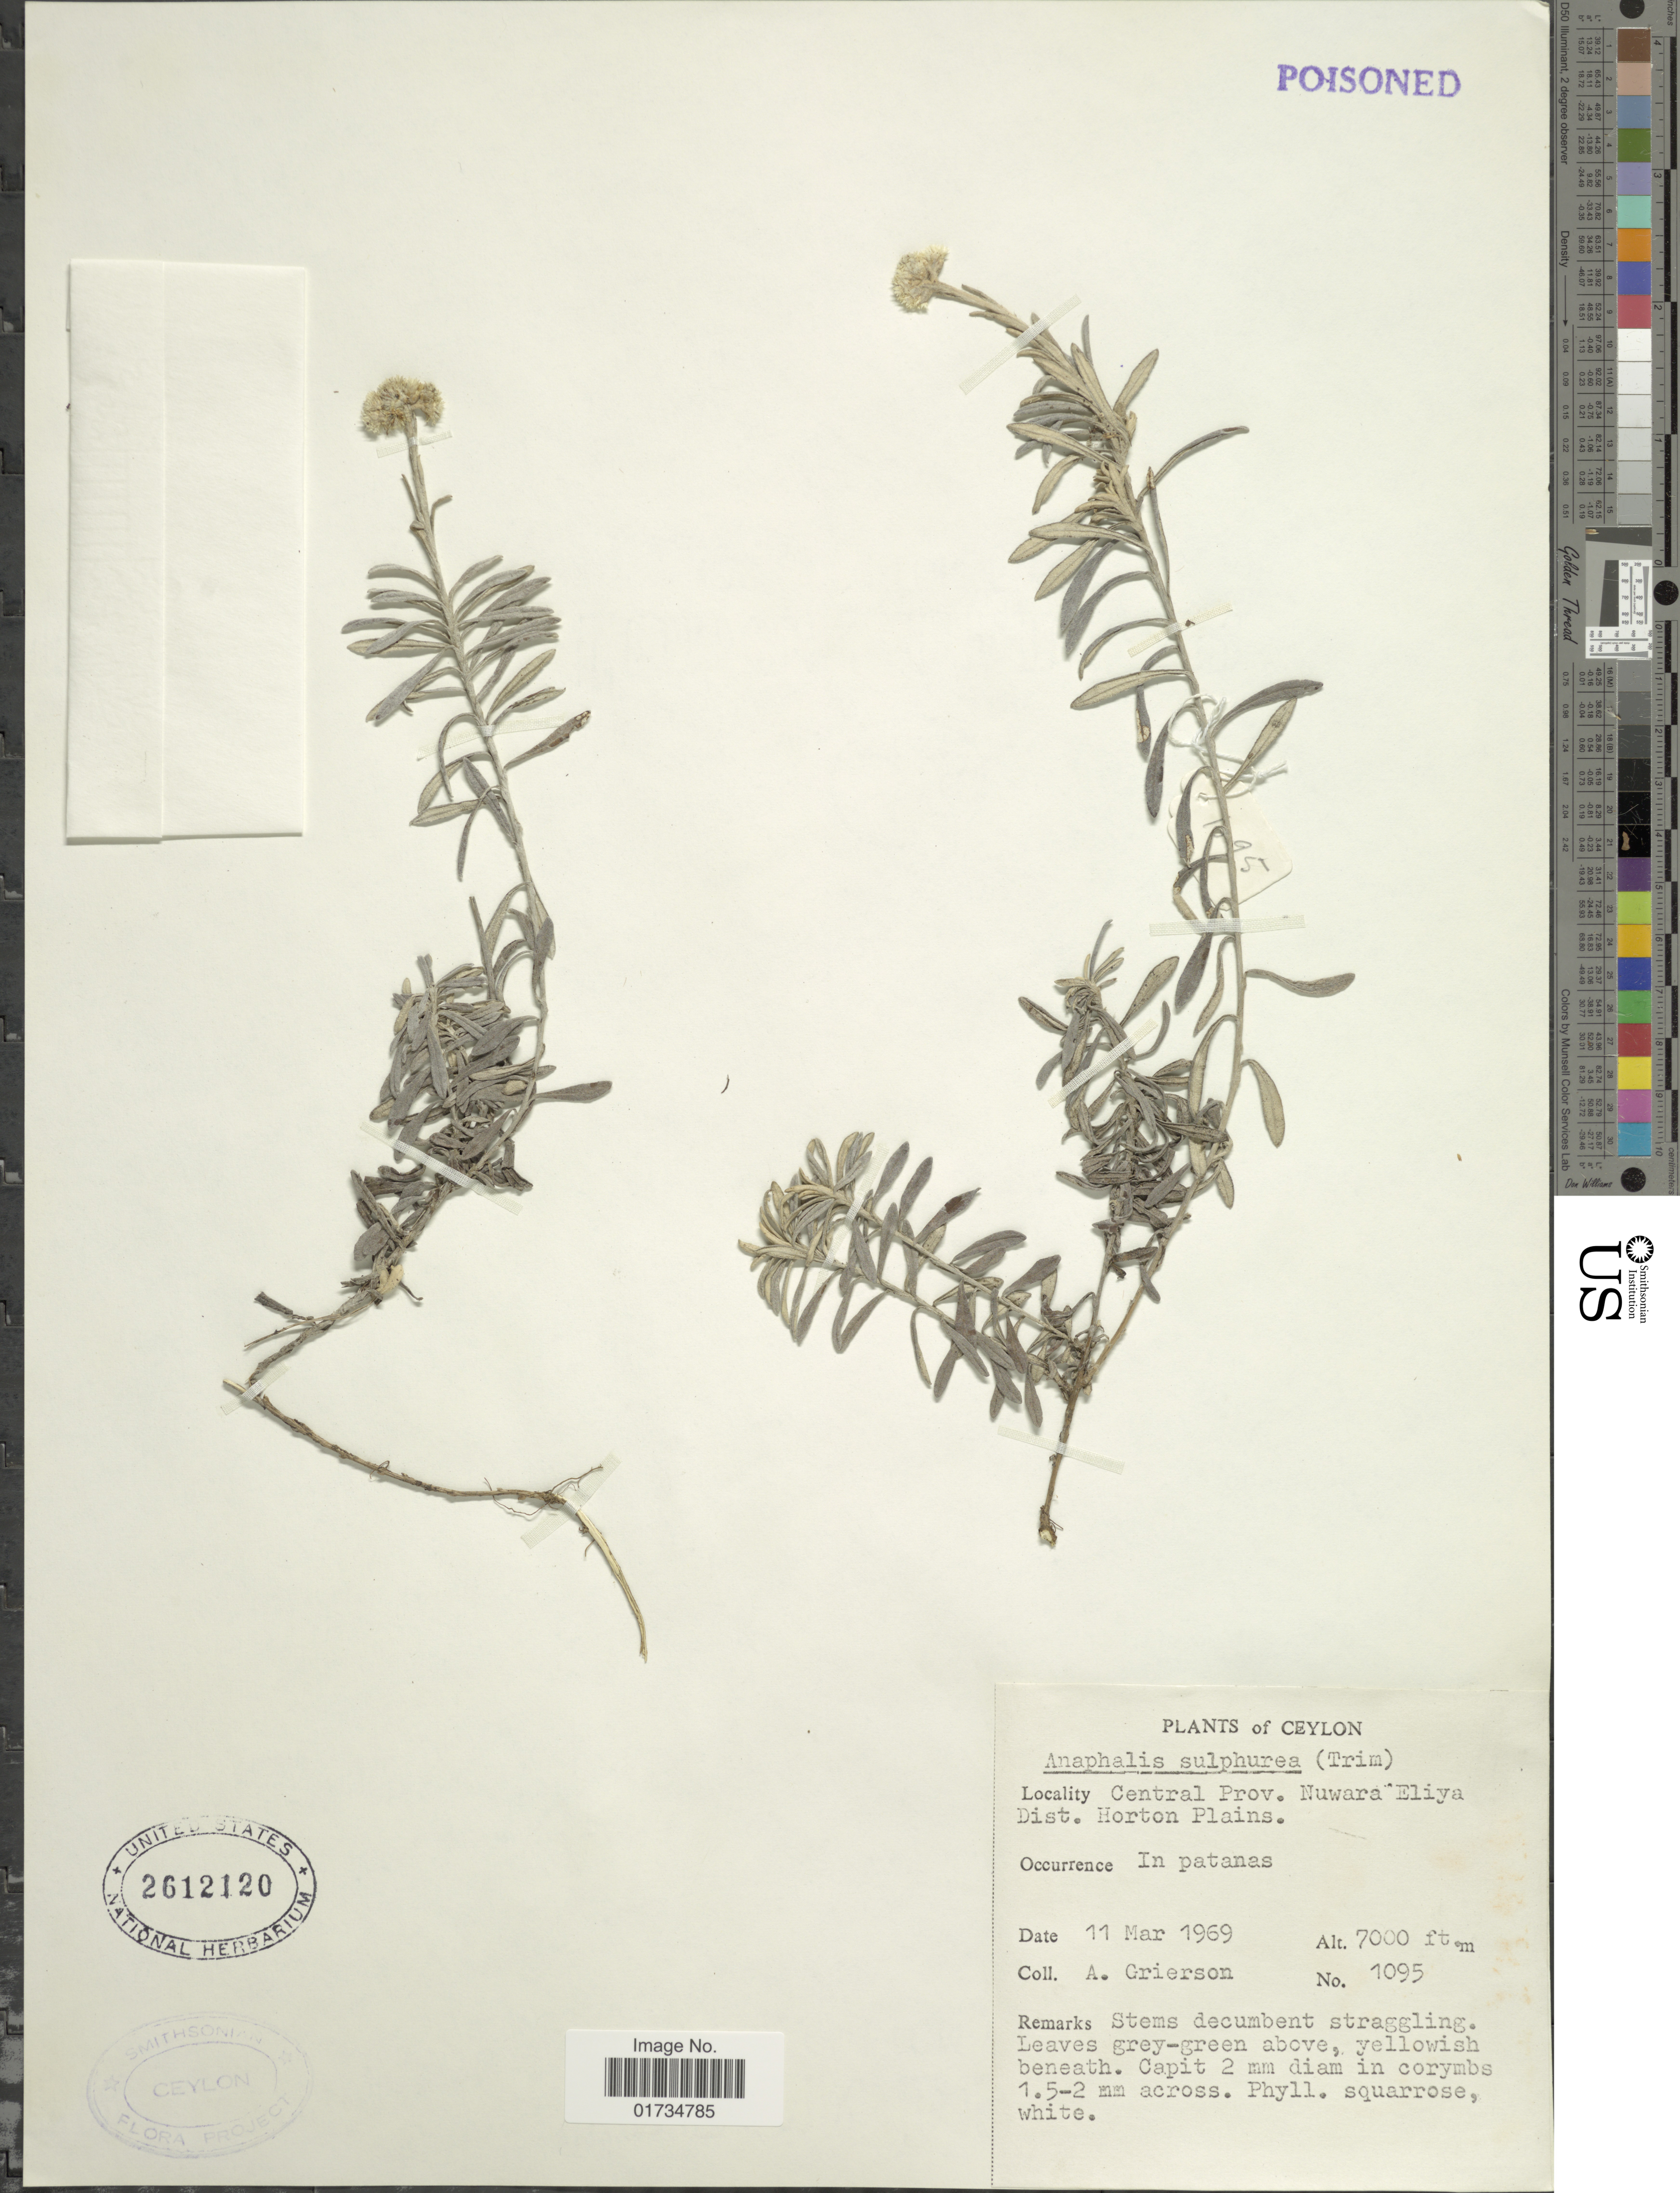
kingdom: Plantae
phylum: Tracheophyta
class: Magnoliopsida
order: Asterales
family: Asteraceae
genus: Anaphalis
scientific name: Anaphalis sulphurea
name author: (Trimen) Grierson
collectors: A. Grierson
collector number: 1095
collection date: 1969-03-11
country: Sri Lanka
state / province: Central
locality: Ceylon. Central Prov. Nuwara Eliya Dist. Horton Plains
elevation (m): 2134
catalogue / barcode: US 2612120